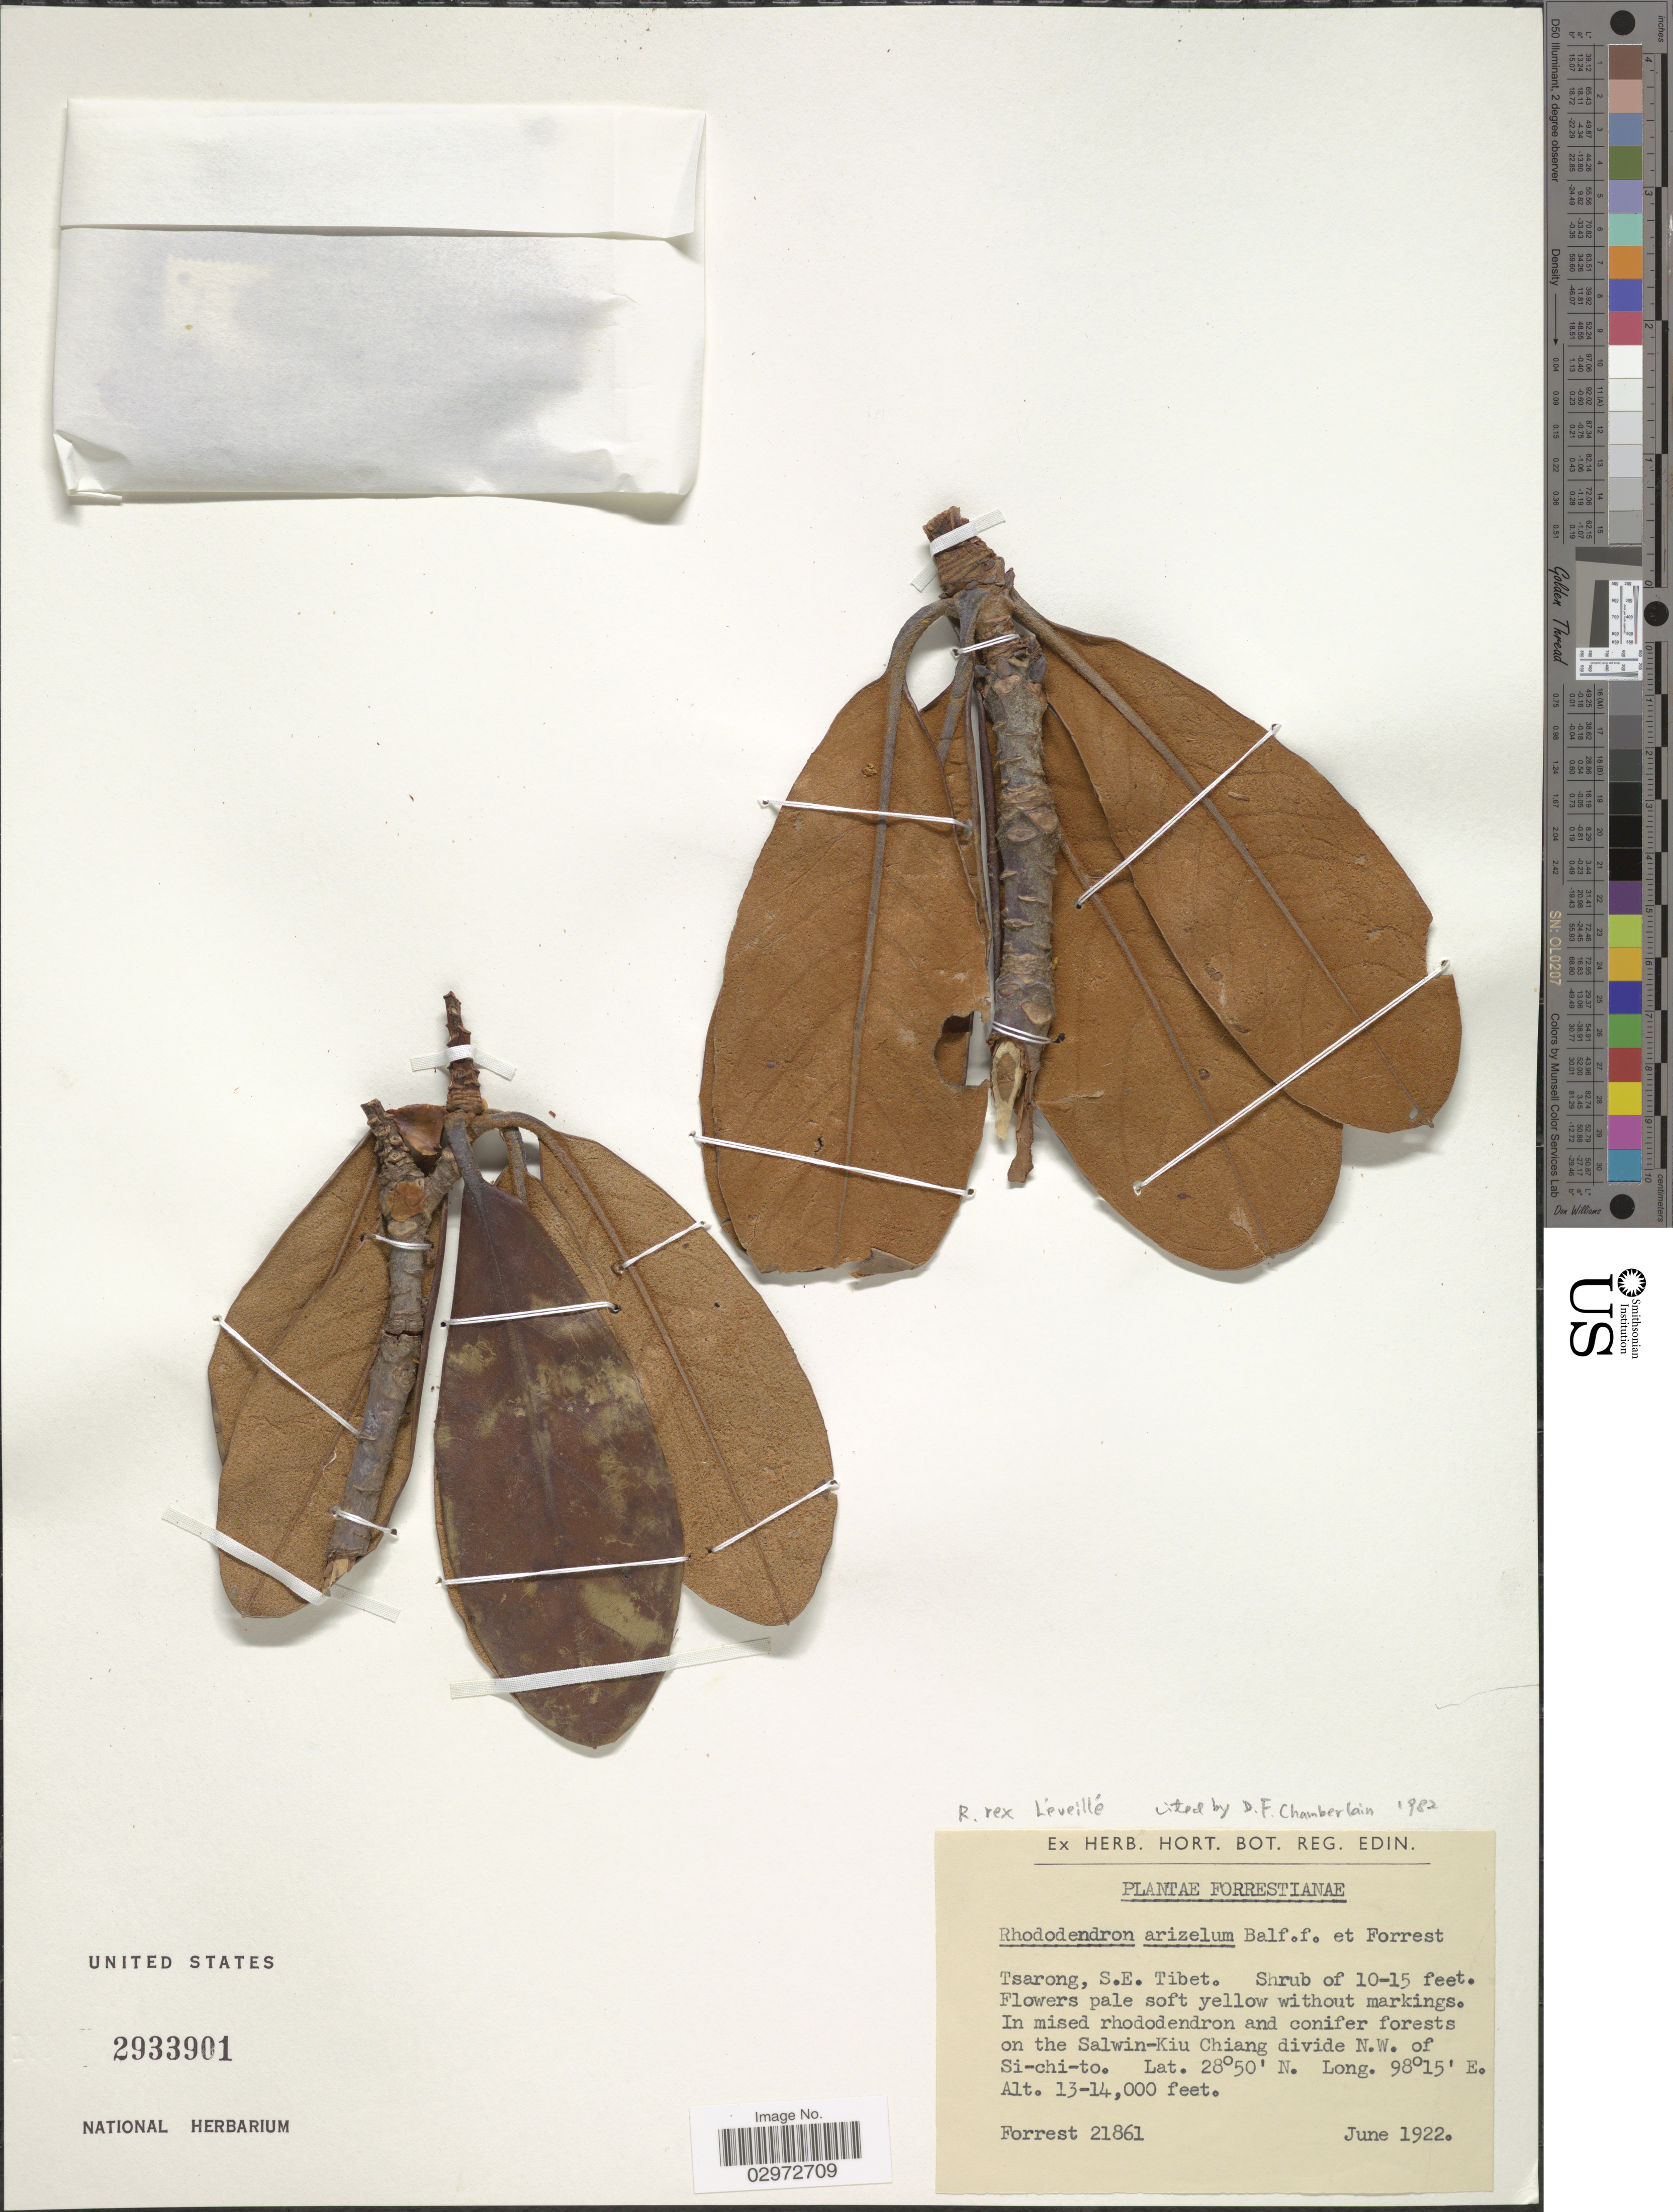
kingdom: Plantae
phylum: Tracheophyta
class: Magnoliopsida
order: Ericales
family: Ericaceae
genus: Rhododendron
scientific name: Rhododendron rex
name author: H. Lév.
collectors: -. Forrest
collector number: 21861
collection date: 1922-06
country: China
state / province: Xizang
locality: Tsarong, S.E. Tibet. In mised rhododendron and conifer forests on the Salwin-Kiu Chiang divide N.W. of Si-chi-to.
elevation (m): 3962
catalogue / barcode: US 2933901